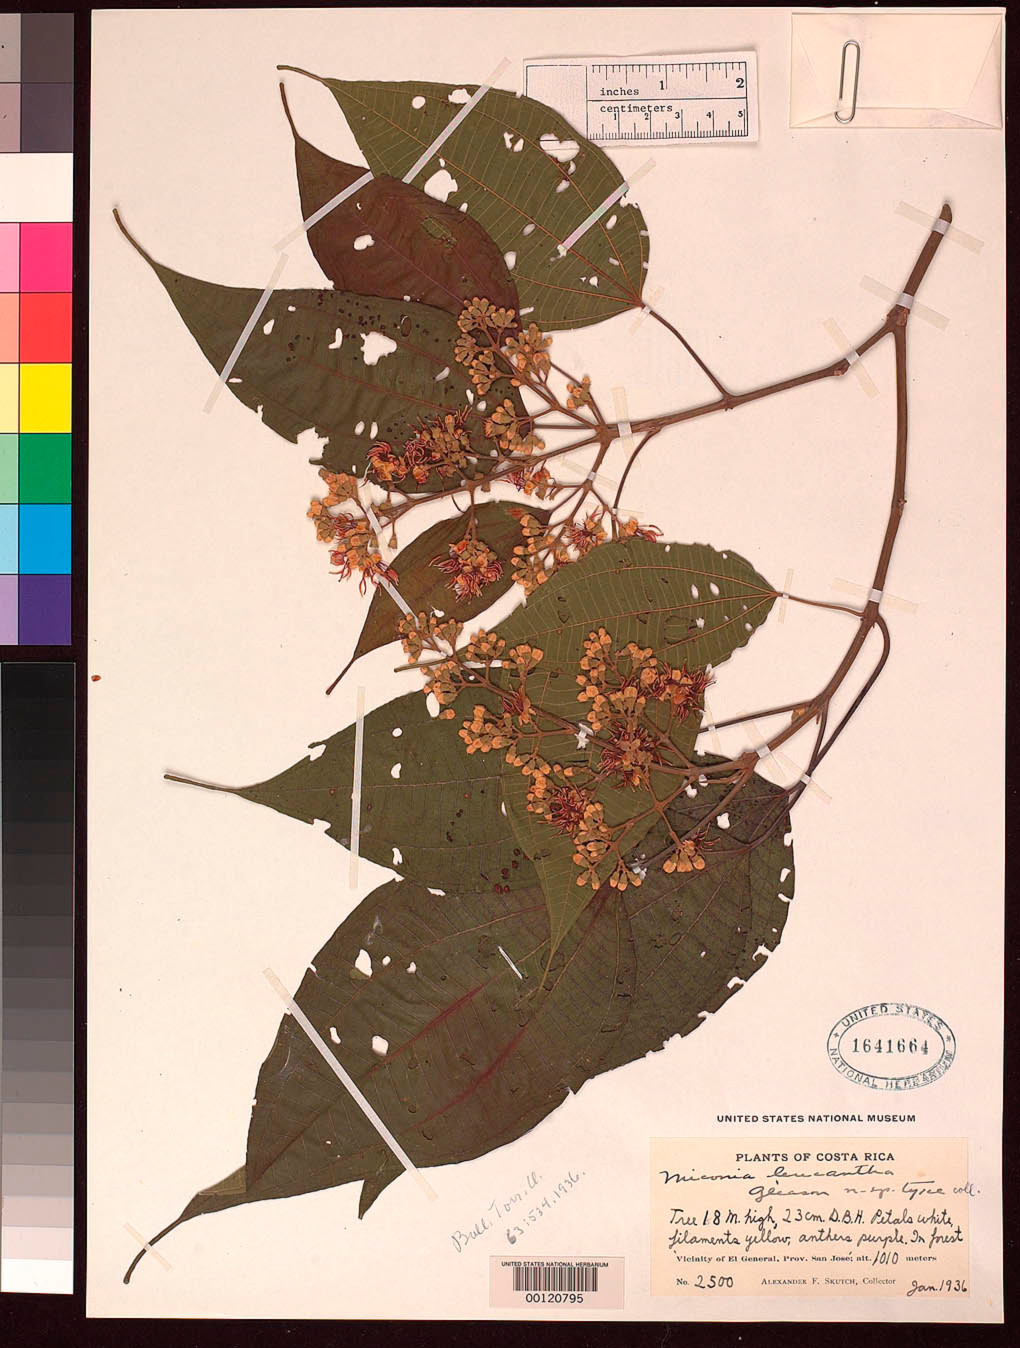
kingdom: Plantae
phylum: Tracheophyta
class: Magnoliopsida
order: Myrtales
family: Melastomataceae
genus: Miconia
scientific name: Miconia leucantha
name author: Gleason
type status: Isotype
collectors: A. F. Skutch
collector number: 2500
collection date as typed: Jan 1936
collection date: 1936-01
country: Costa Rica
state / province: San José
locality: El General vicinity.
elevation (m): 1010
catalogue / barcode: US 1641664